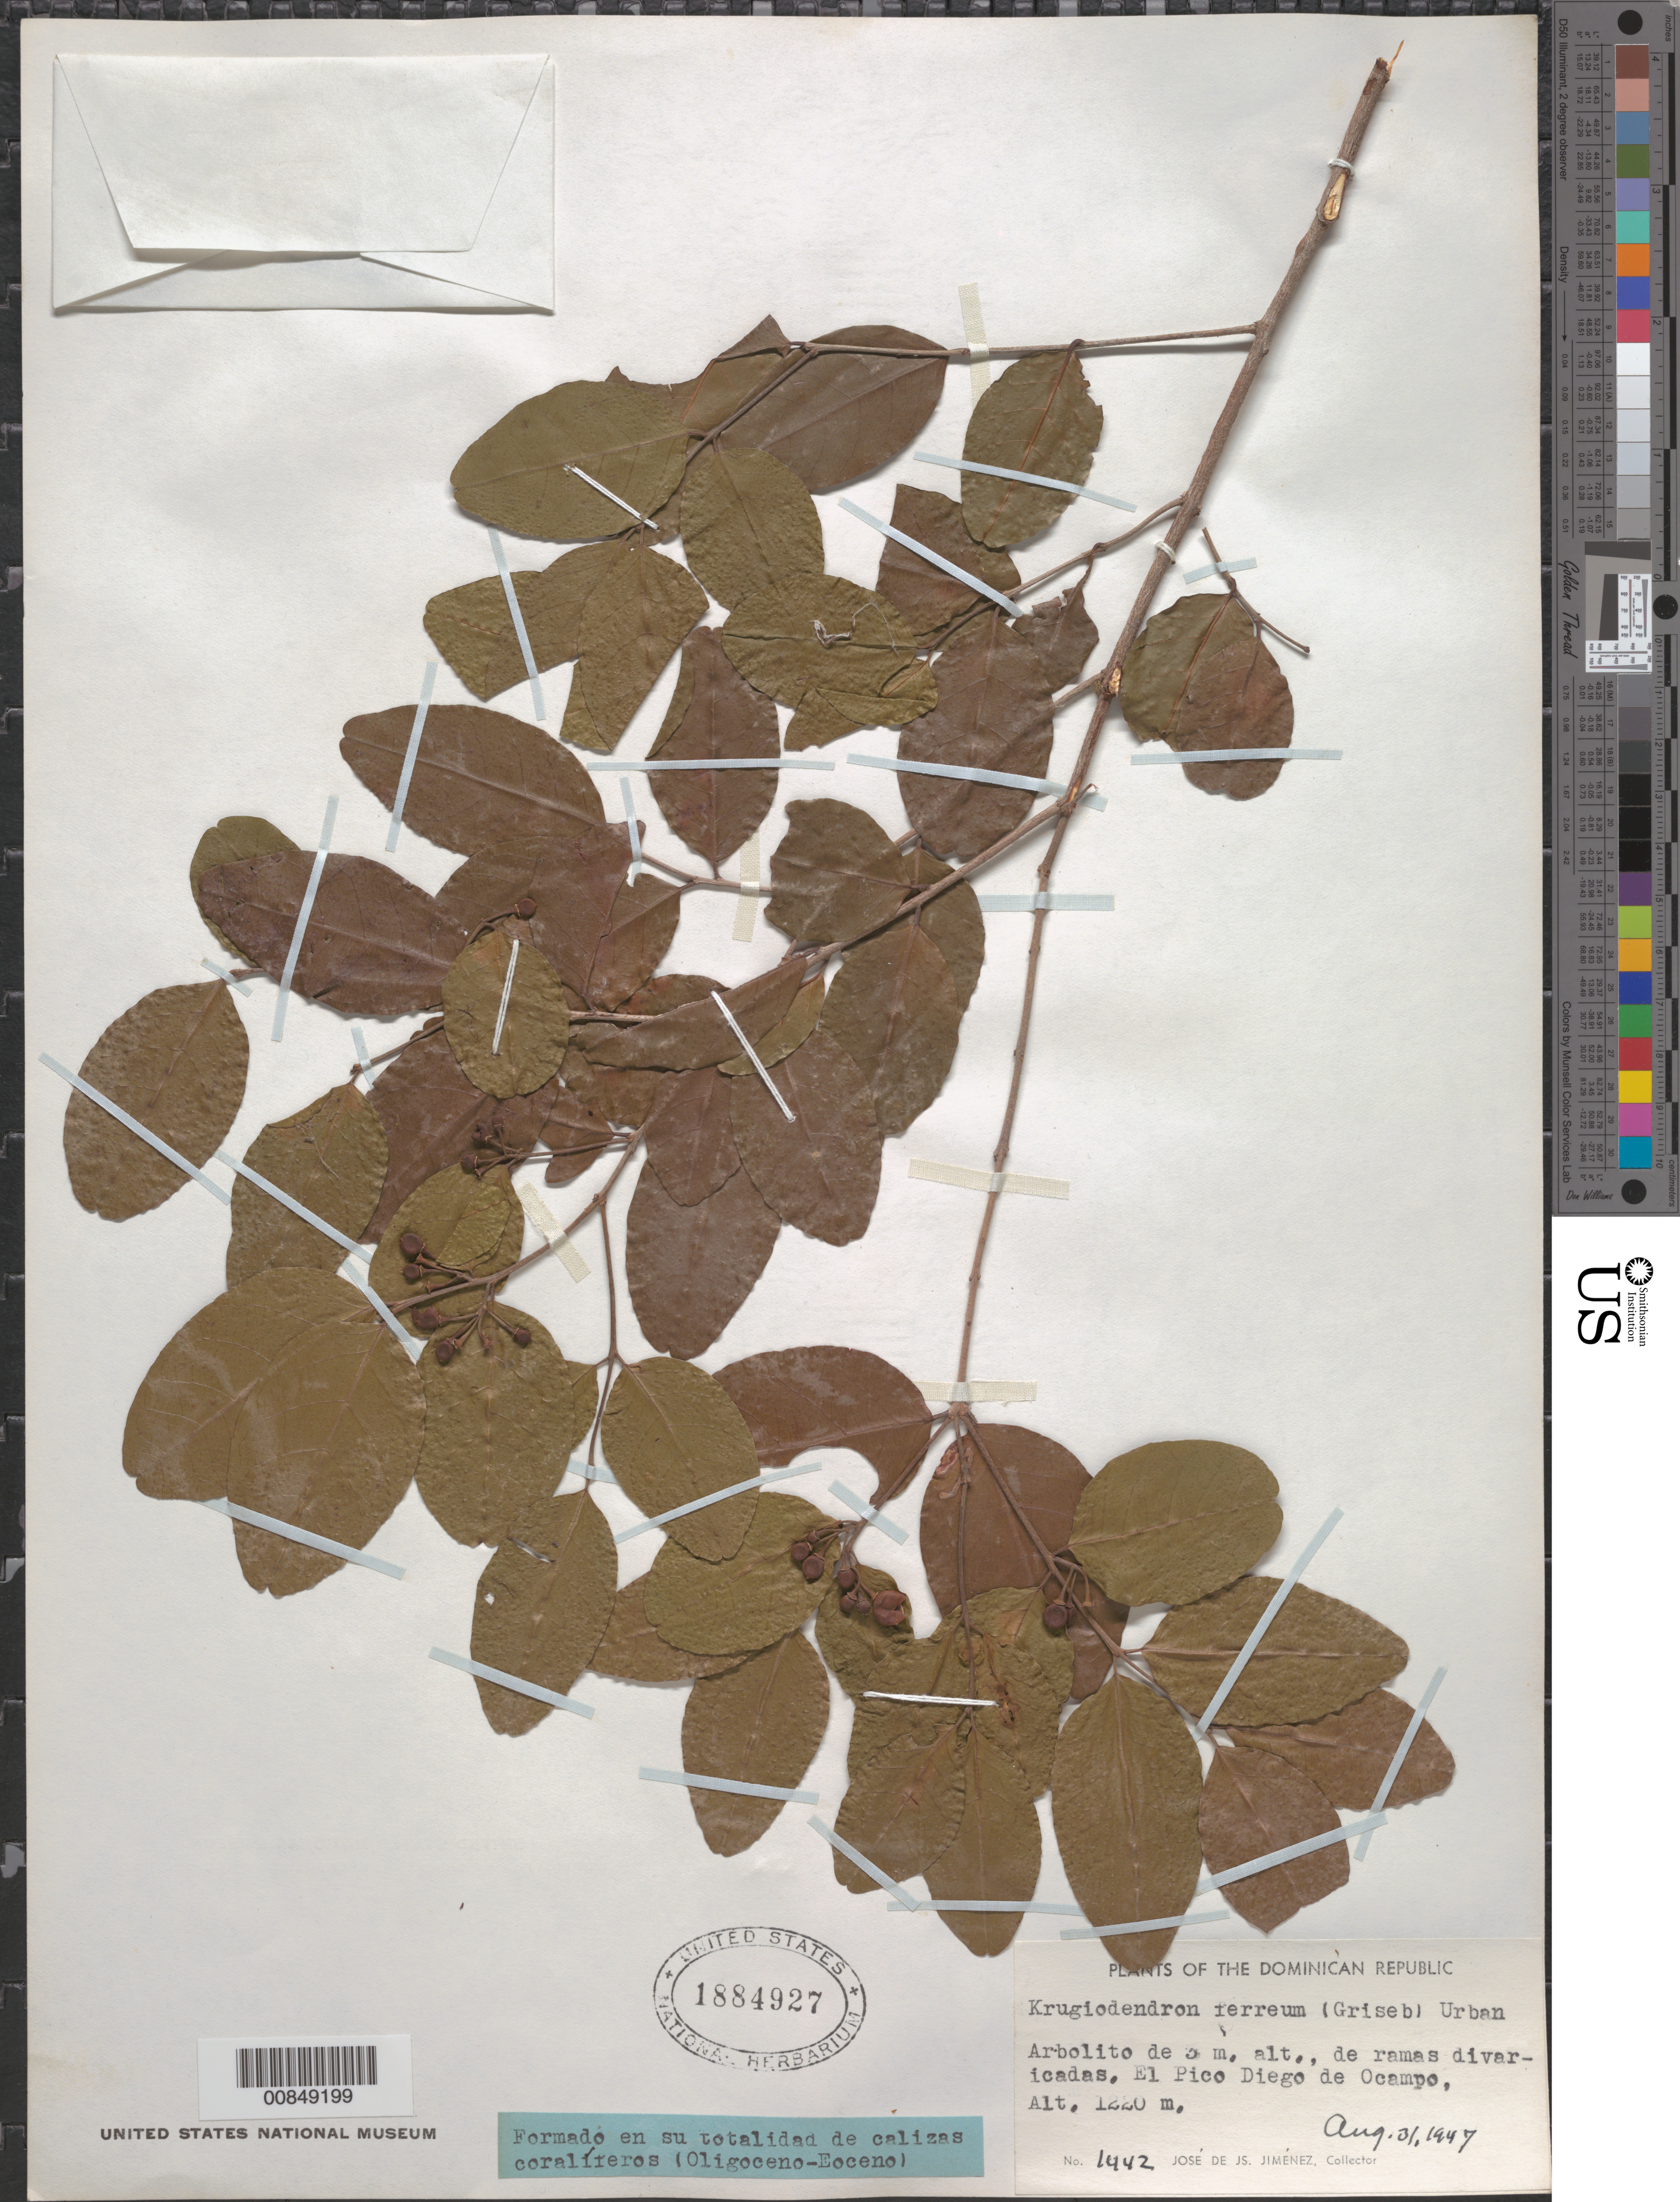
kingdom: Plantae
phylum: Tracheophyta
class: Magnoliopsida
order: Rosales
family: Rhamnaceae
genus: Krugiodendron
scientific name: Krugiodendron ferreum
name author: (Vahl) Urb.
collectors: J. J. Jiménez Almonte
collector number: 1442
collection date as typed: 31 Aug 1947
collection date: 1947-08-31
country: Dominican Republic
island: Hispaniola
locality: El Pico Diego de Ocampo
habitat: Formado en su totalidad de calizas coralíferos (Oligoceno-Eoceno)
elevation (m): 1220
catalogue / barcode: US 1884927